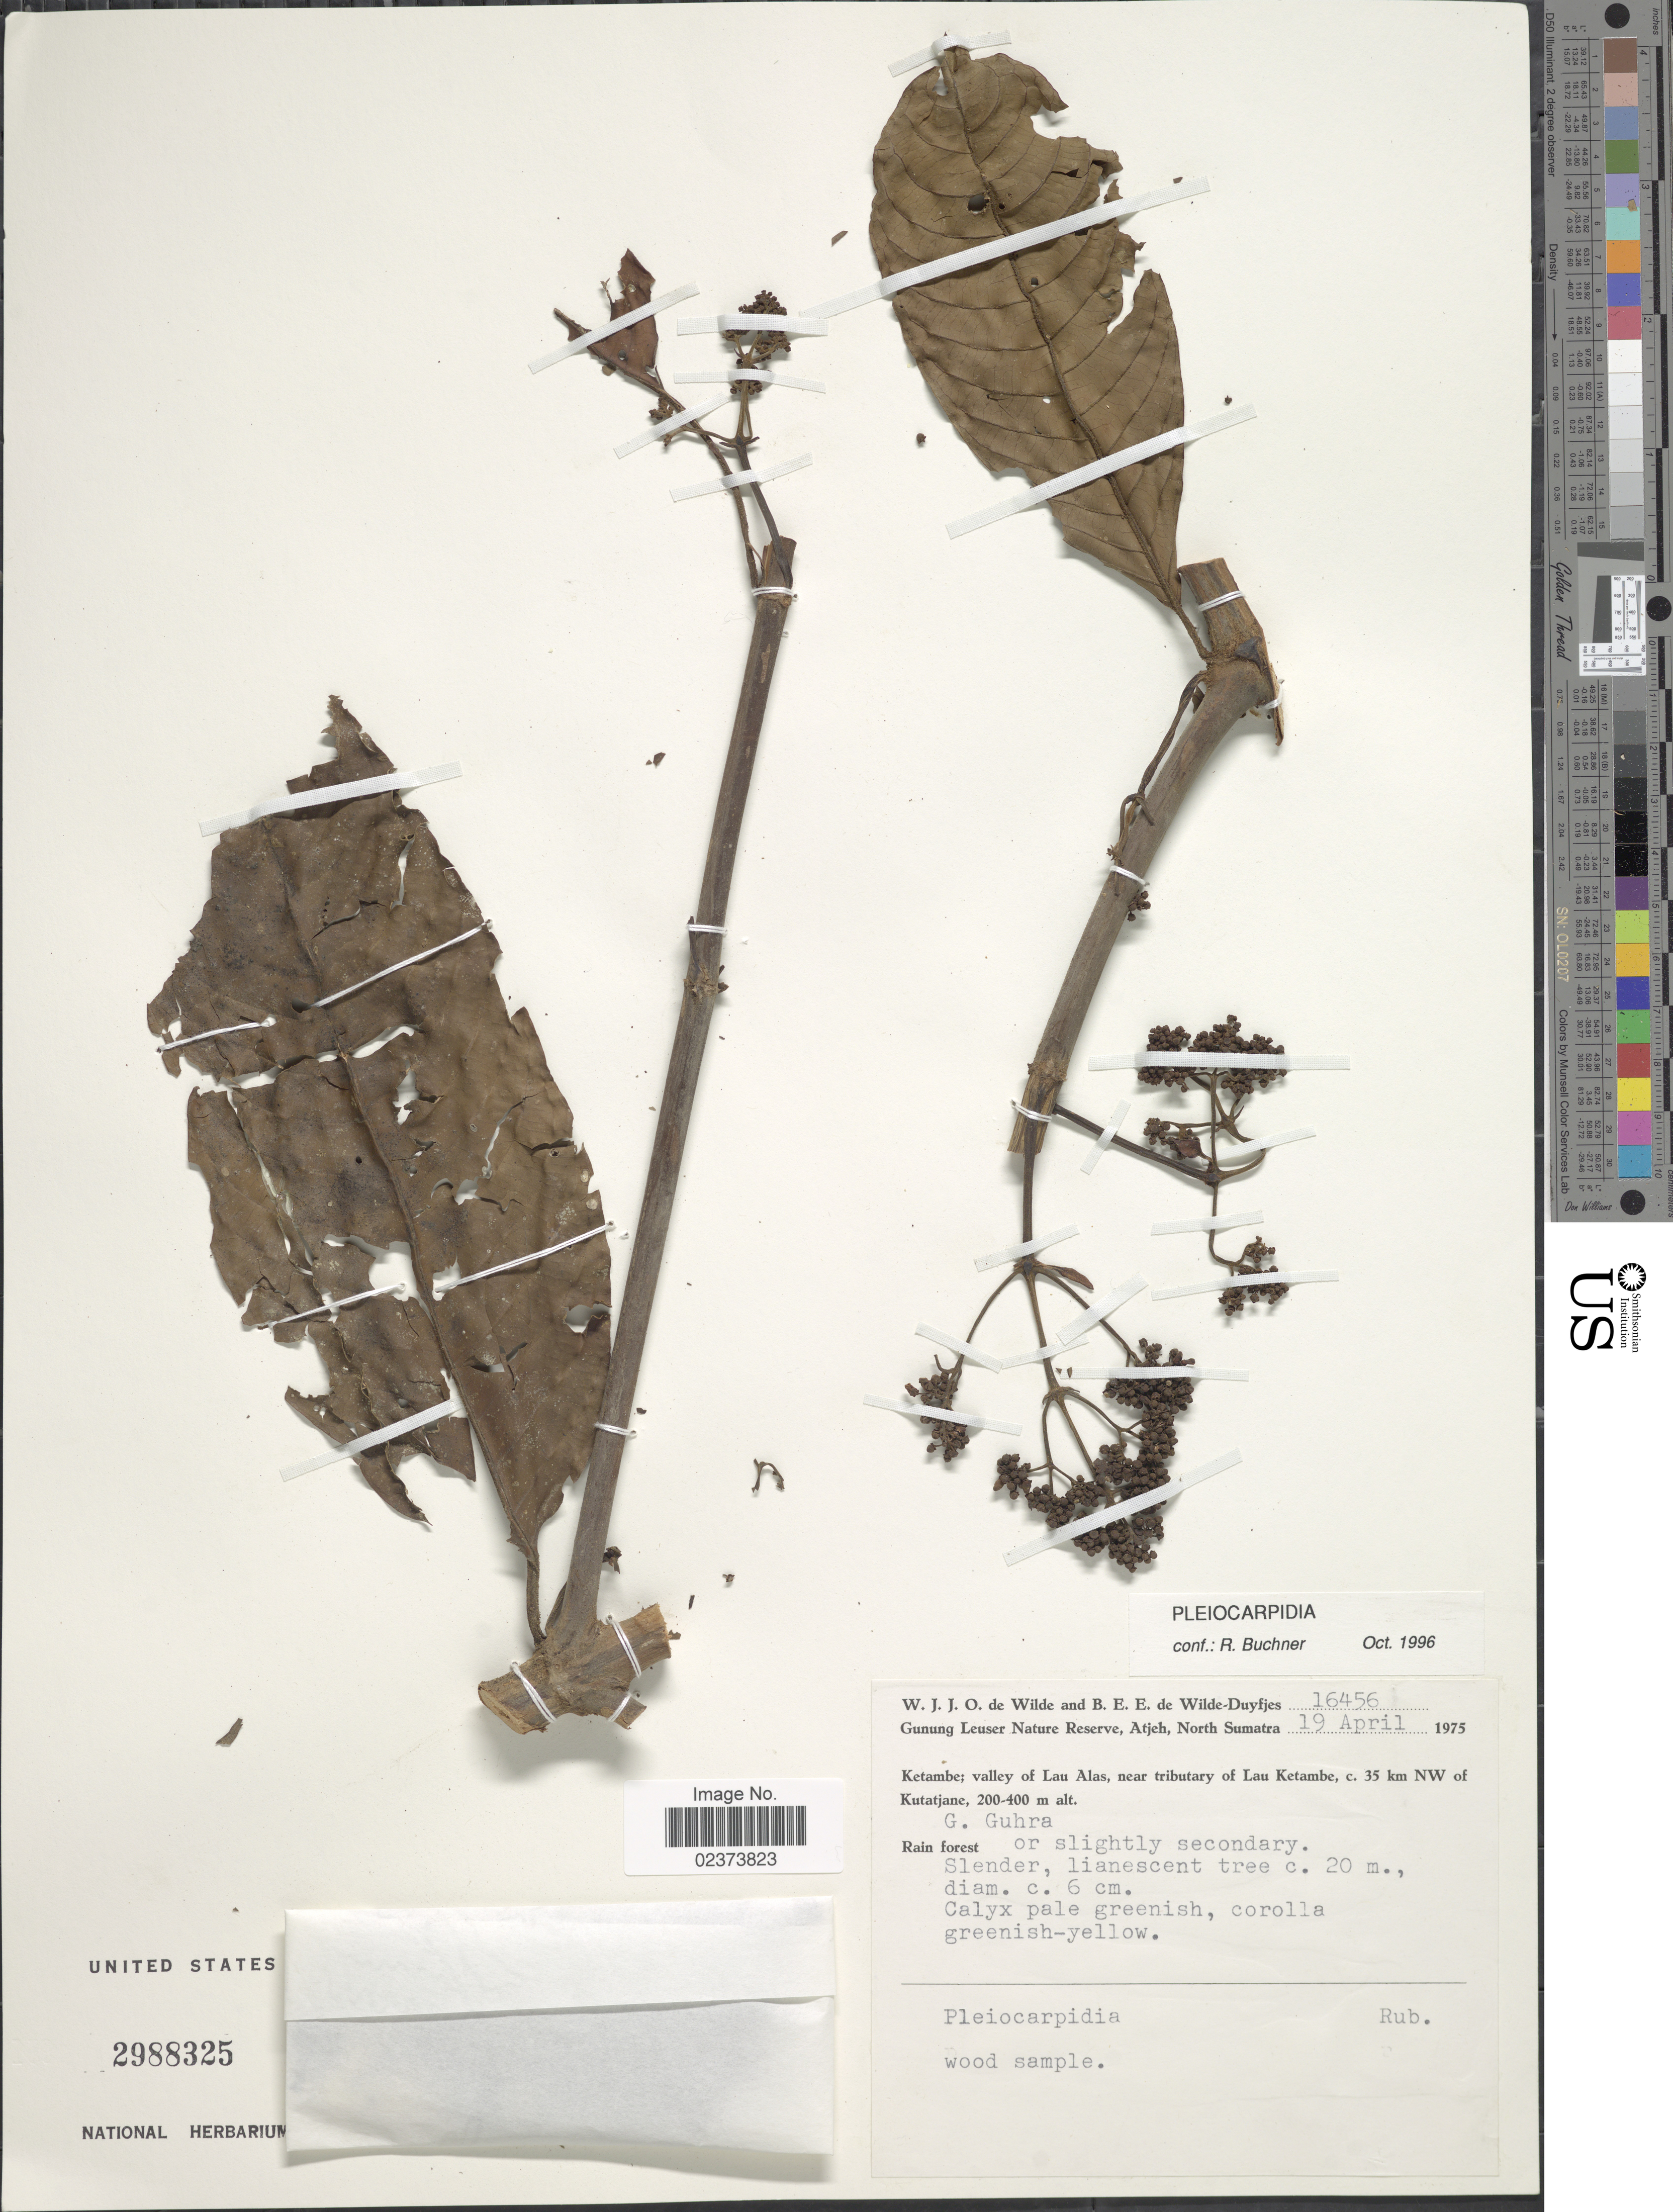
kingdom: Plantae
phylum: Tracheophyta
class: Magnoliopsida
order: Gentianales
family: Rubiaceae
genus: Pleiocarpidia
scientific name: Pleiocarpidia sp.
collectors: W. J. de Wilde & B. E. de Wilde-Duyfjes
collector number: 16456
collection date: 1975-04-19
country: Indonesia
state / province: Sumatra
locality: Gunung Leuser nature Reserve, Atjeh, North Sumatra, Ketambe; valley of lau Alas, near tributary of La Ketambe, 35 km NW of Kutatjane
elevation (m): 200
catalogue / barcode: US 2988325